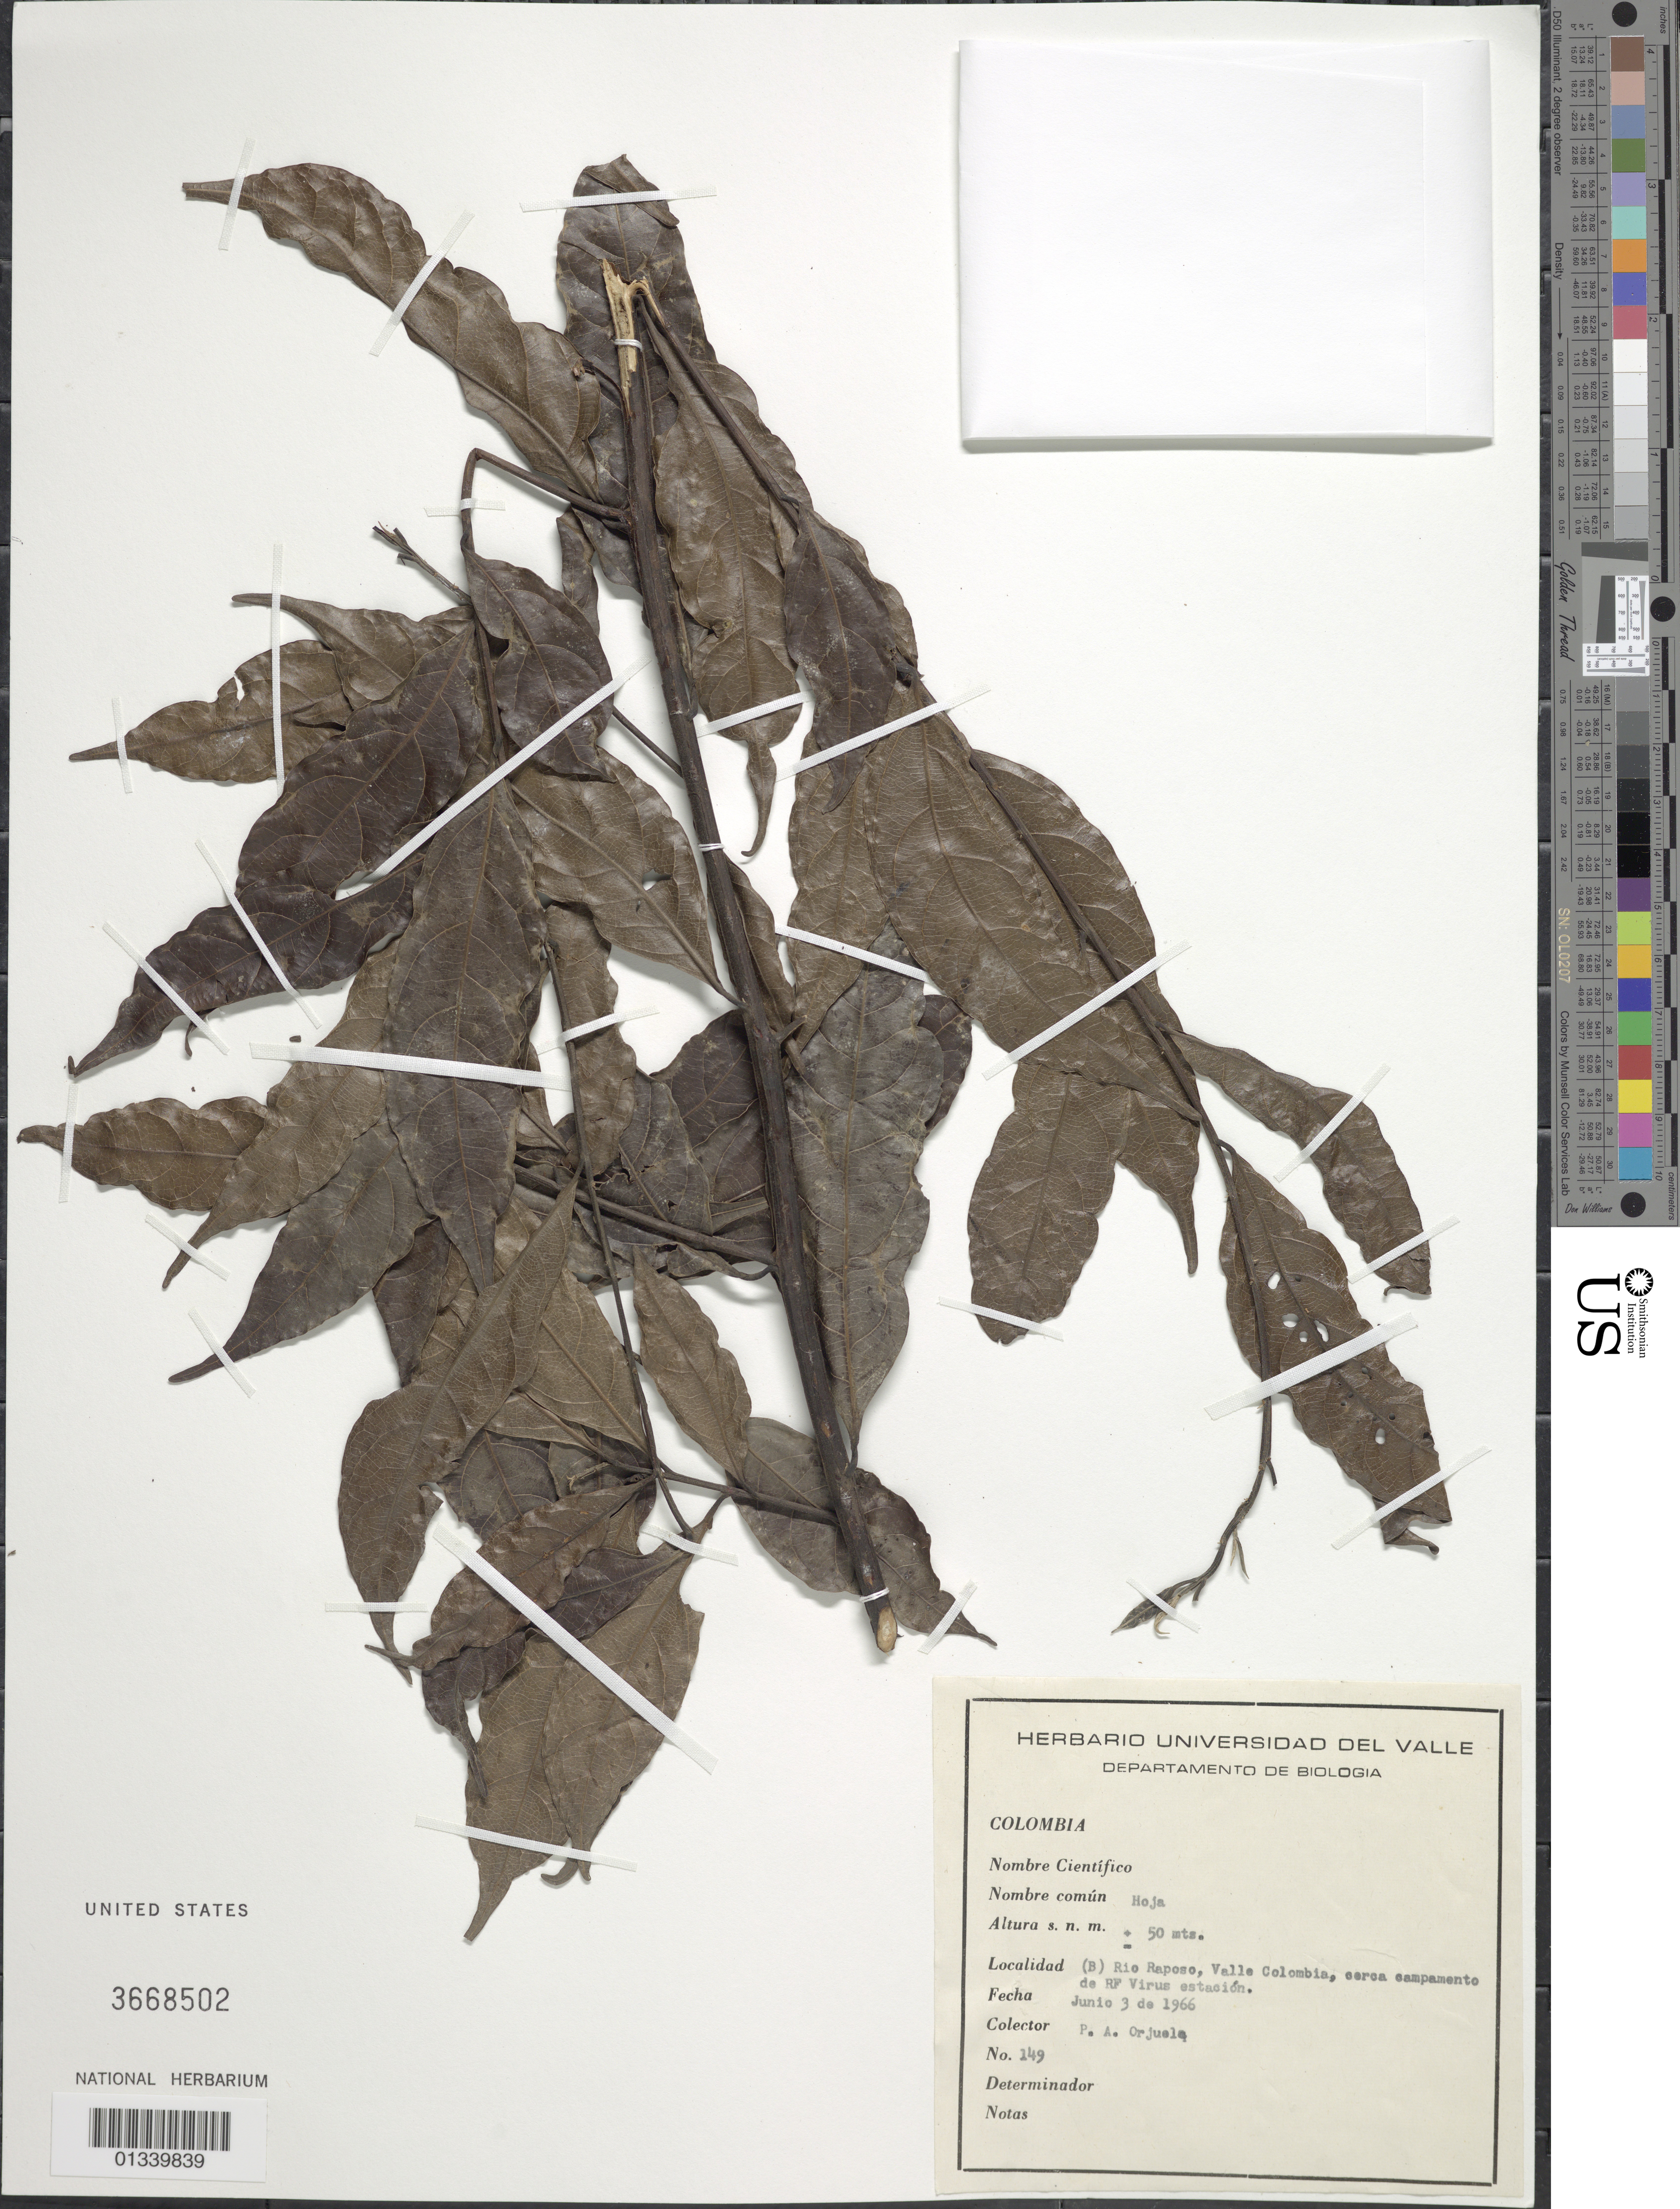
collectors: P. A. Orjuela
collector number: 149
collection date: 1966-06-03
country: Colombia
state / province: Valle del Cauca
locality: Rio Raposo, cersa campamento de RF virus estacion.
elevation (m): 50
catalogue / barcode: US 3668502